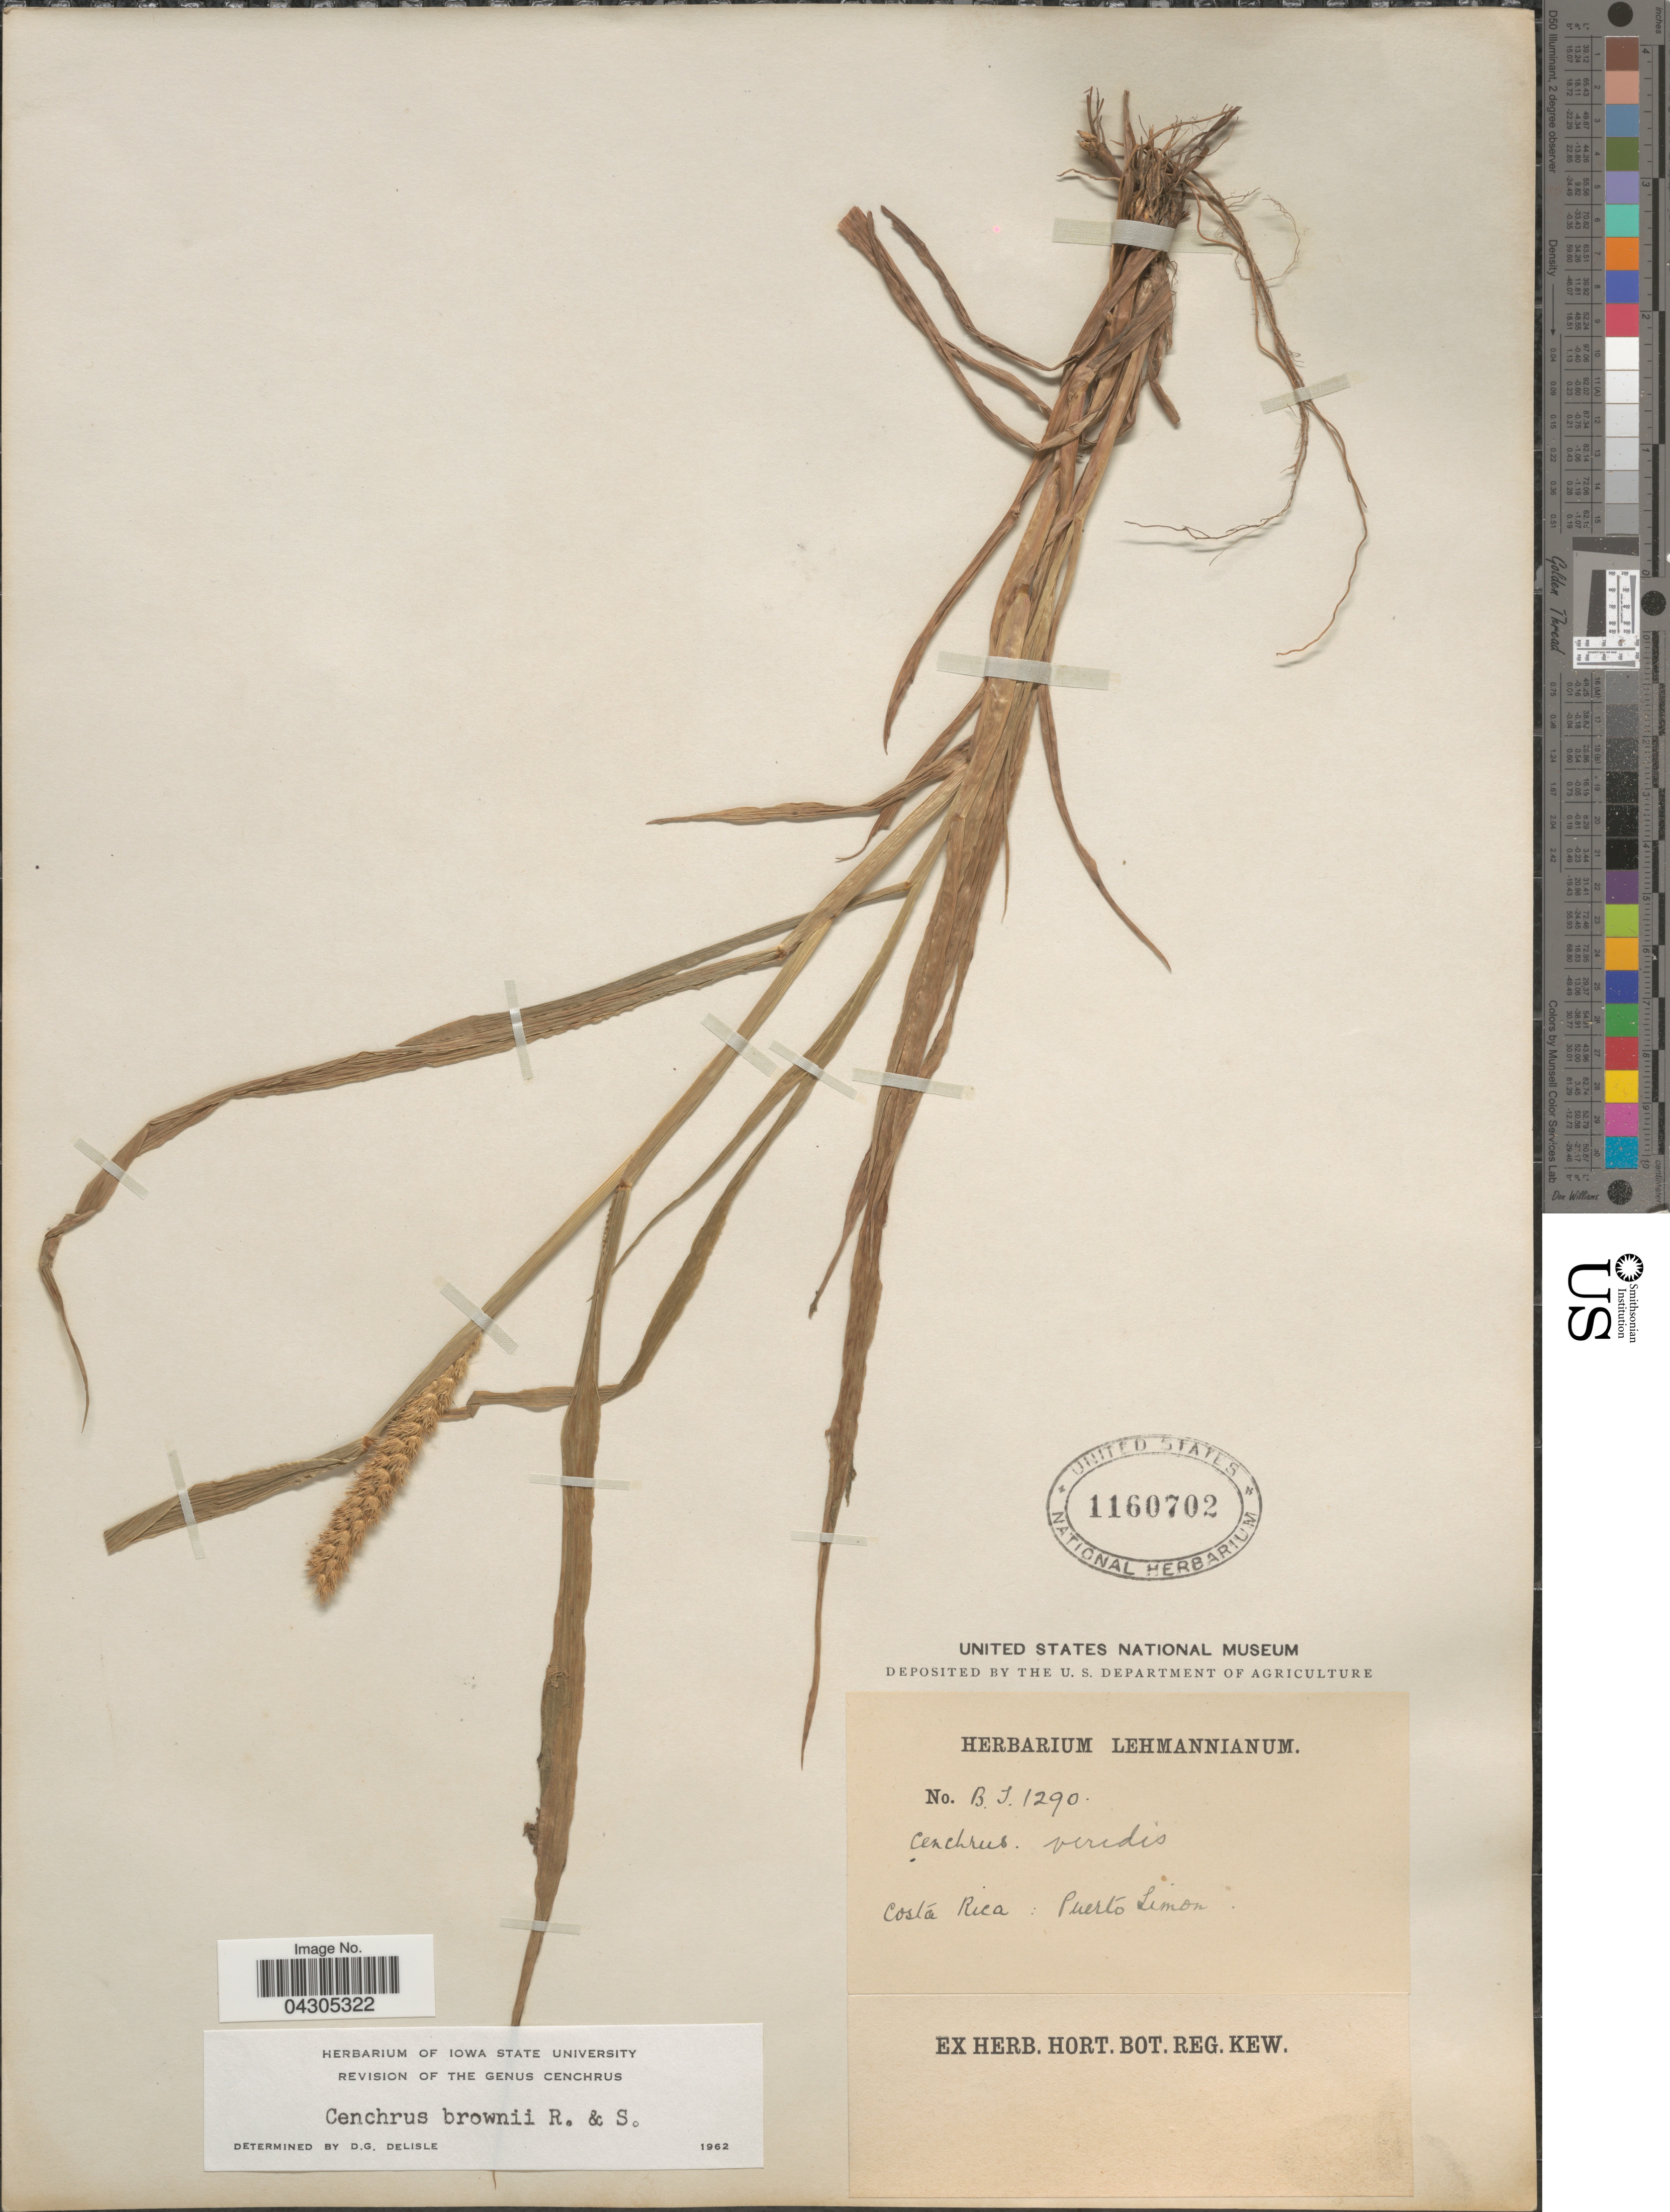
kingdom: Plantae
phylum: Tracheophyta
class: Liliopsida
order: Poales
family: Poaceae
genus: Cenchrus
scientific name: Cenchrus brownii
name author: Roem. & Schult.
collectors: ex herb. Lehmannianum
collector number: B.I.1290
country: Costa Rica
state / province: Limón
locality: Puerto Limon.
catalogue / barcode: US 1160702